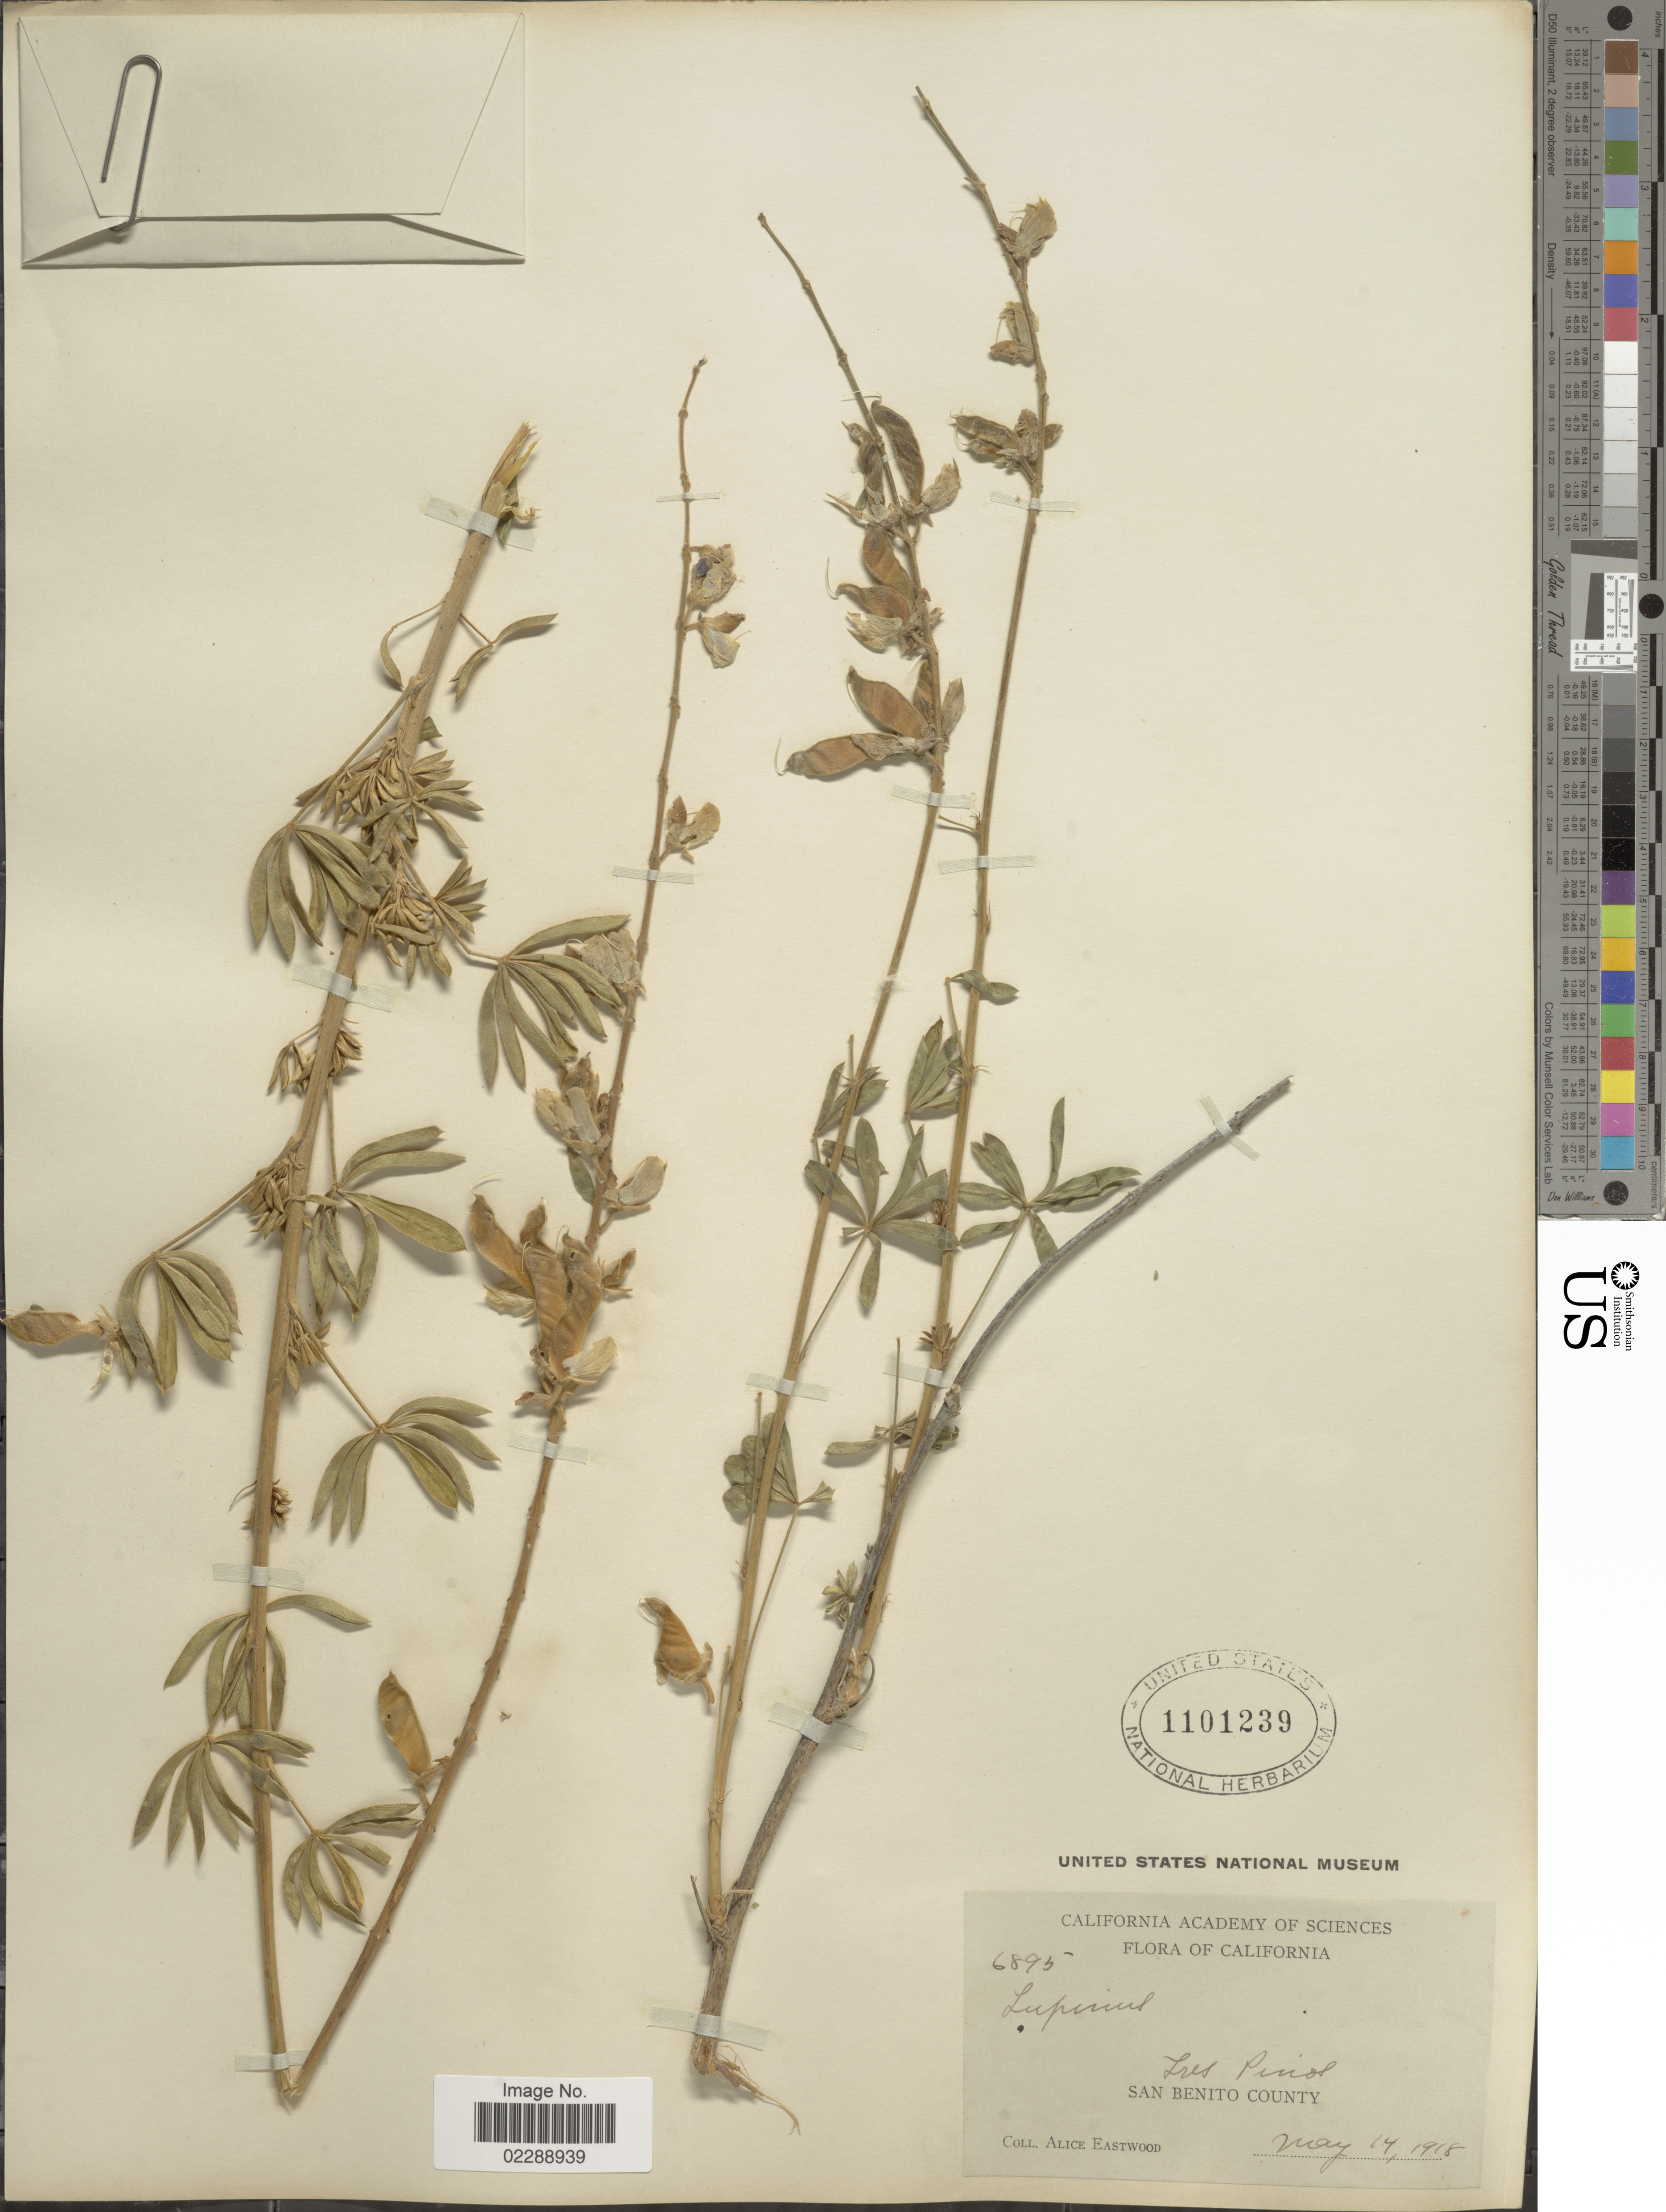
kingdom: Plantae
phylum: Tracheophyta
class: Magnoliopsida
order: Fabales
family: Fabaceae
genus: Lupinus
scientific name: Lupinus sp.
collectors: A. Eastwood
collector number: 6895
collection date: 1918-05-14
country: United States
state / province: California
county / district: San Benito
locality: Tres Pinos, San Benito County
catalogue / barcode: US 1101239